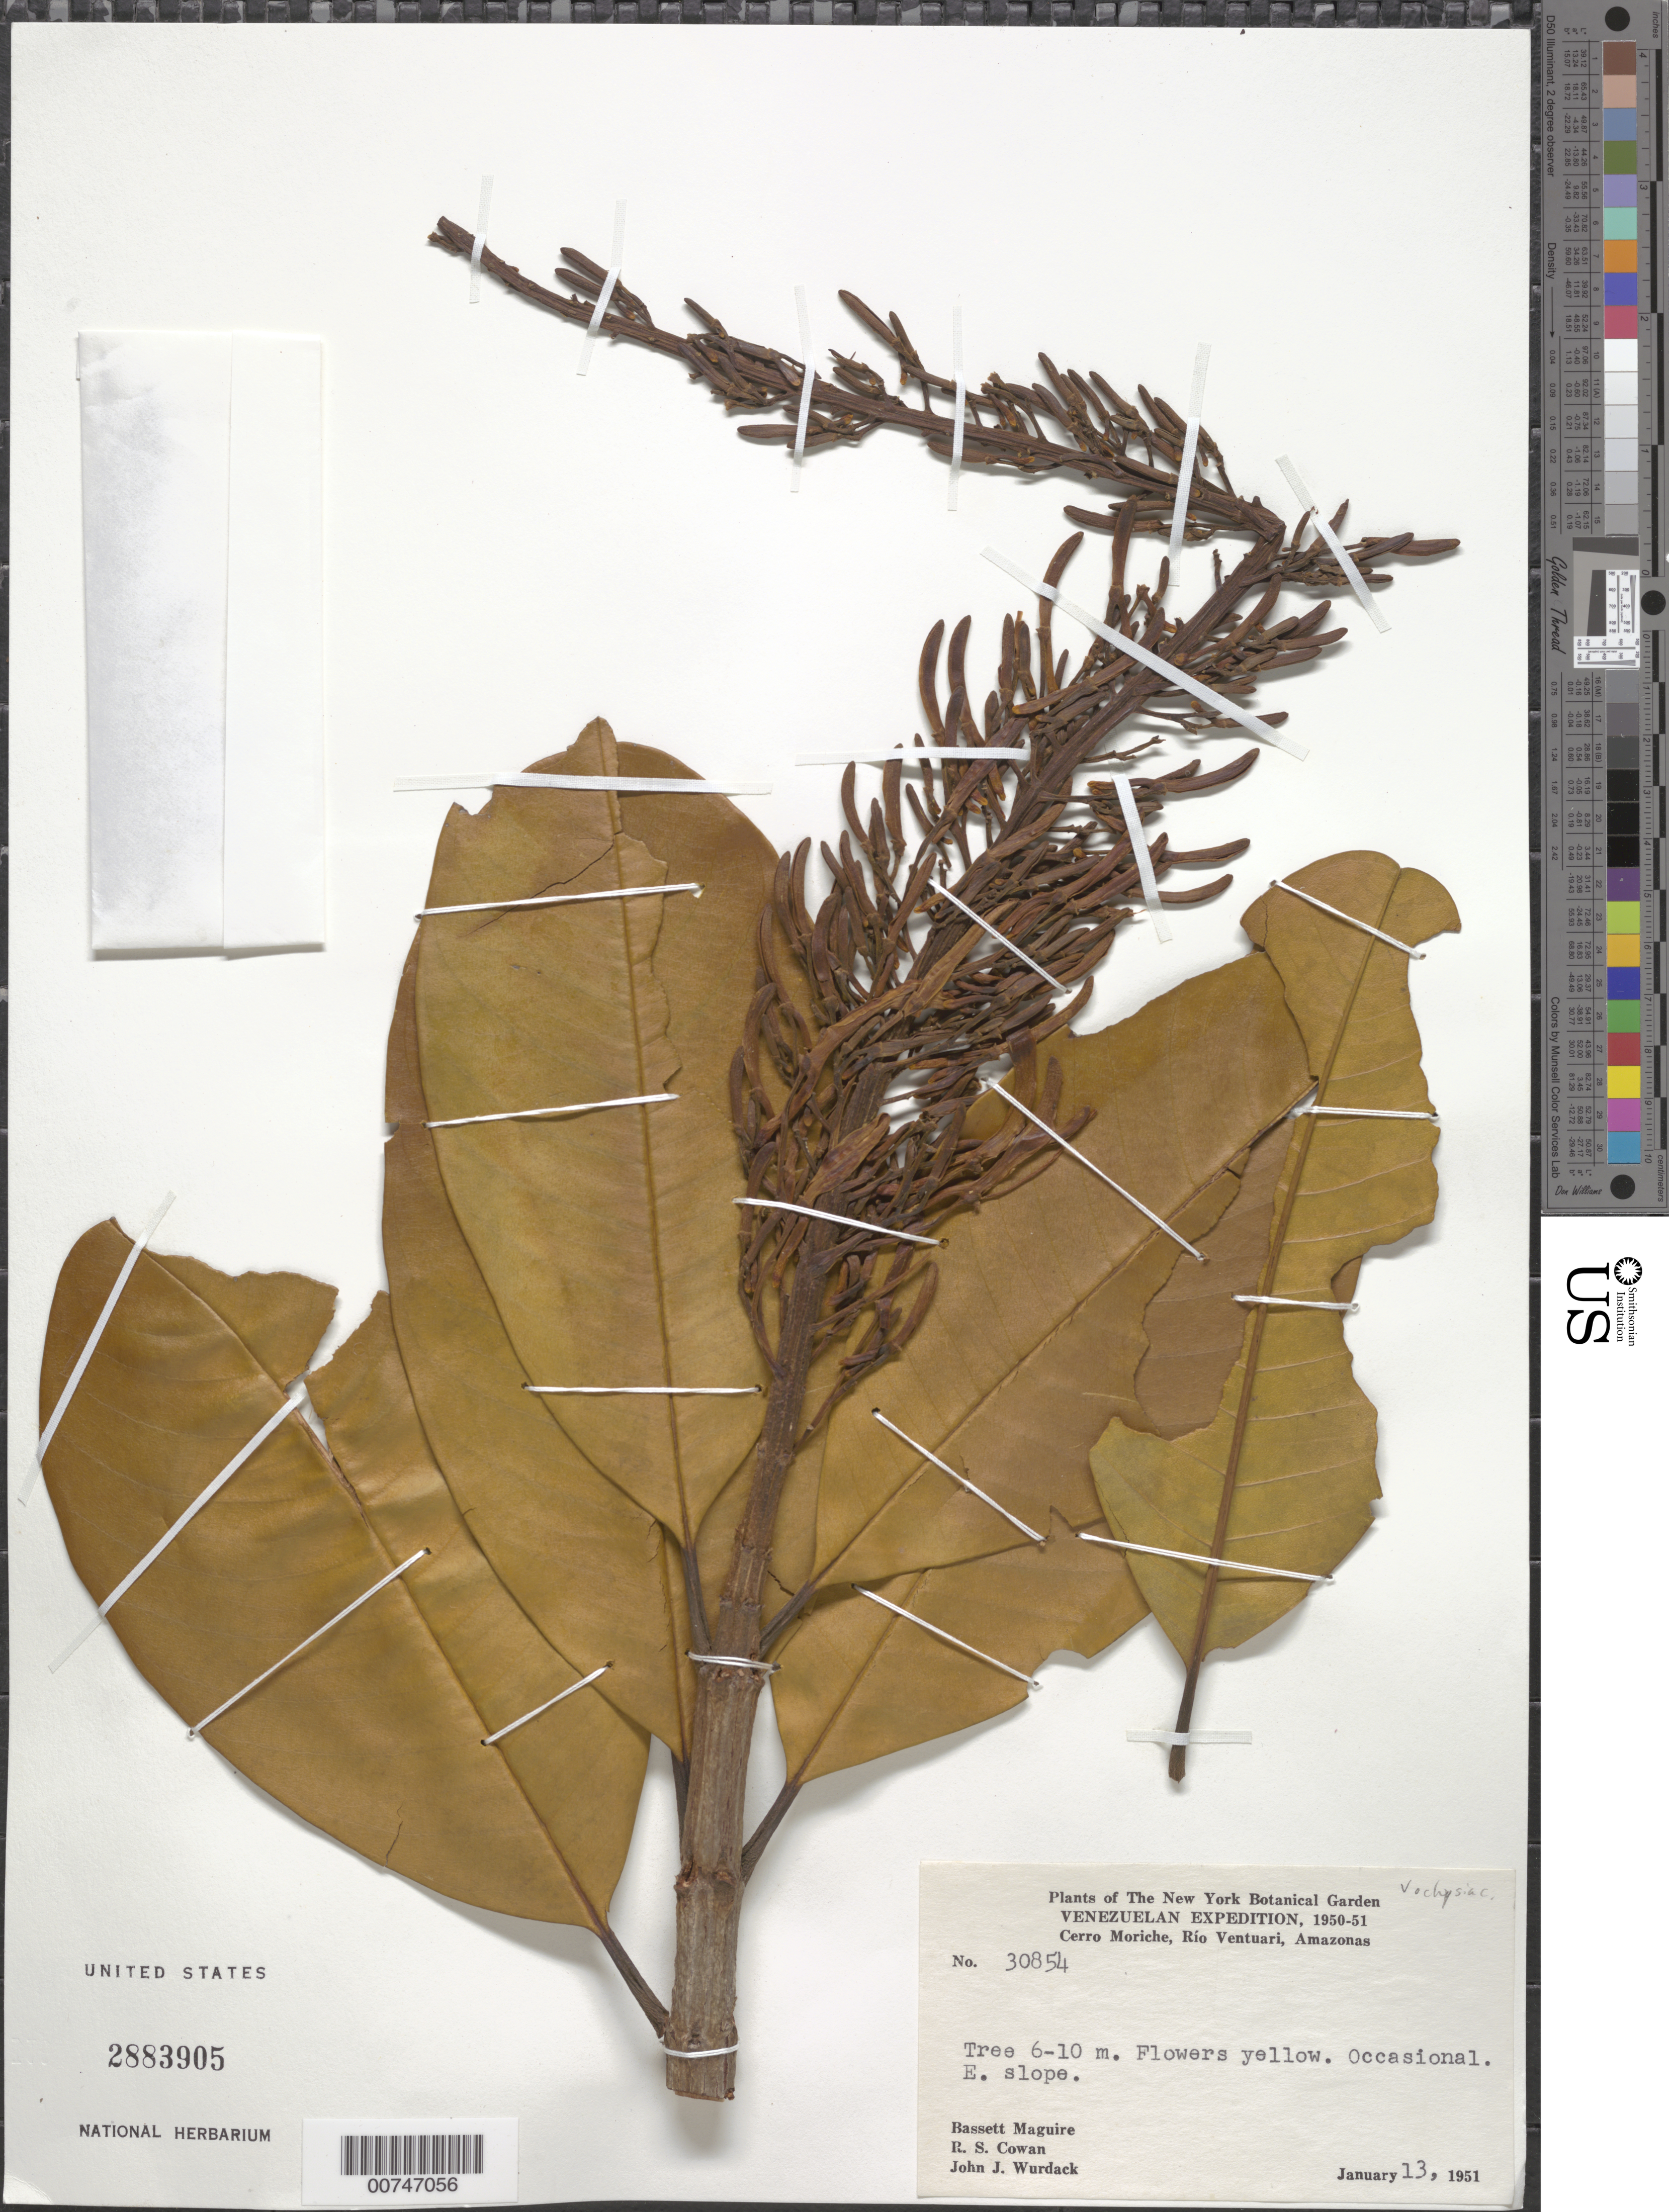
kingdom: Plantae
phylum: Tracheophyta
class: Magnoliopsida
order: Myrtales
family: Vochysiaceae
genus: Vochysia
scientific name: Vochysia sp.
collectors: B. Maguire, R. S. Cowan & J. J. Wurdack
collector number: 30854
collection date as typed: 13-Jan-51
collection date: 1951-01-13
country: Venezuela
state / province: Amazonas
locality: Cerro Moriche, Río Ventuari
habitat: East slopes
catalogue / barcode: US 2883905